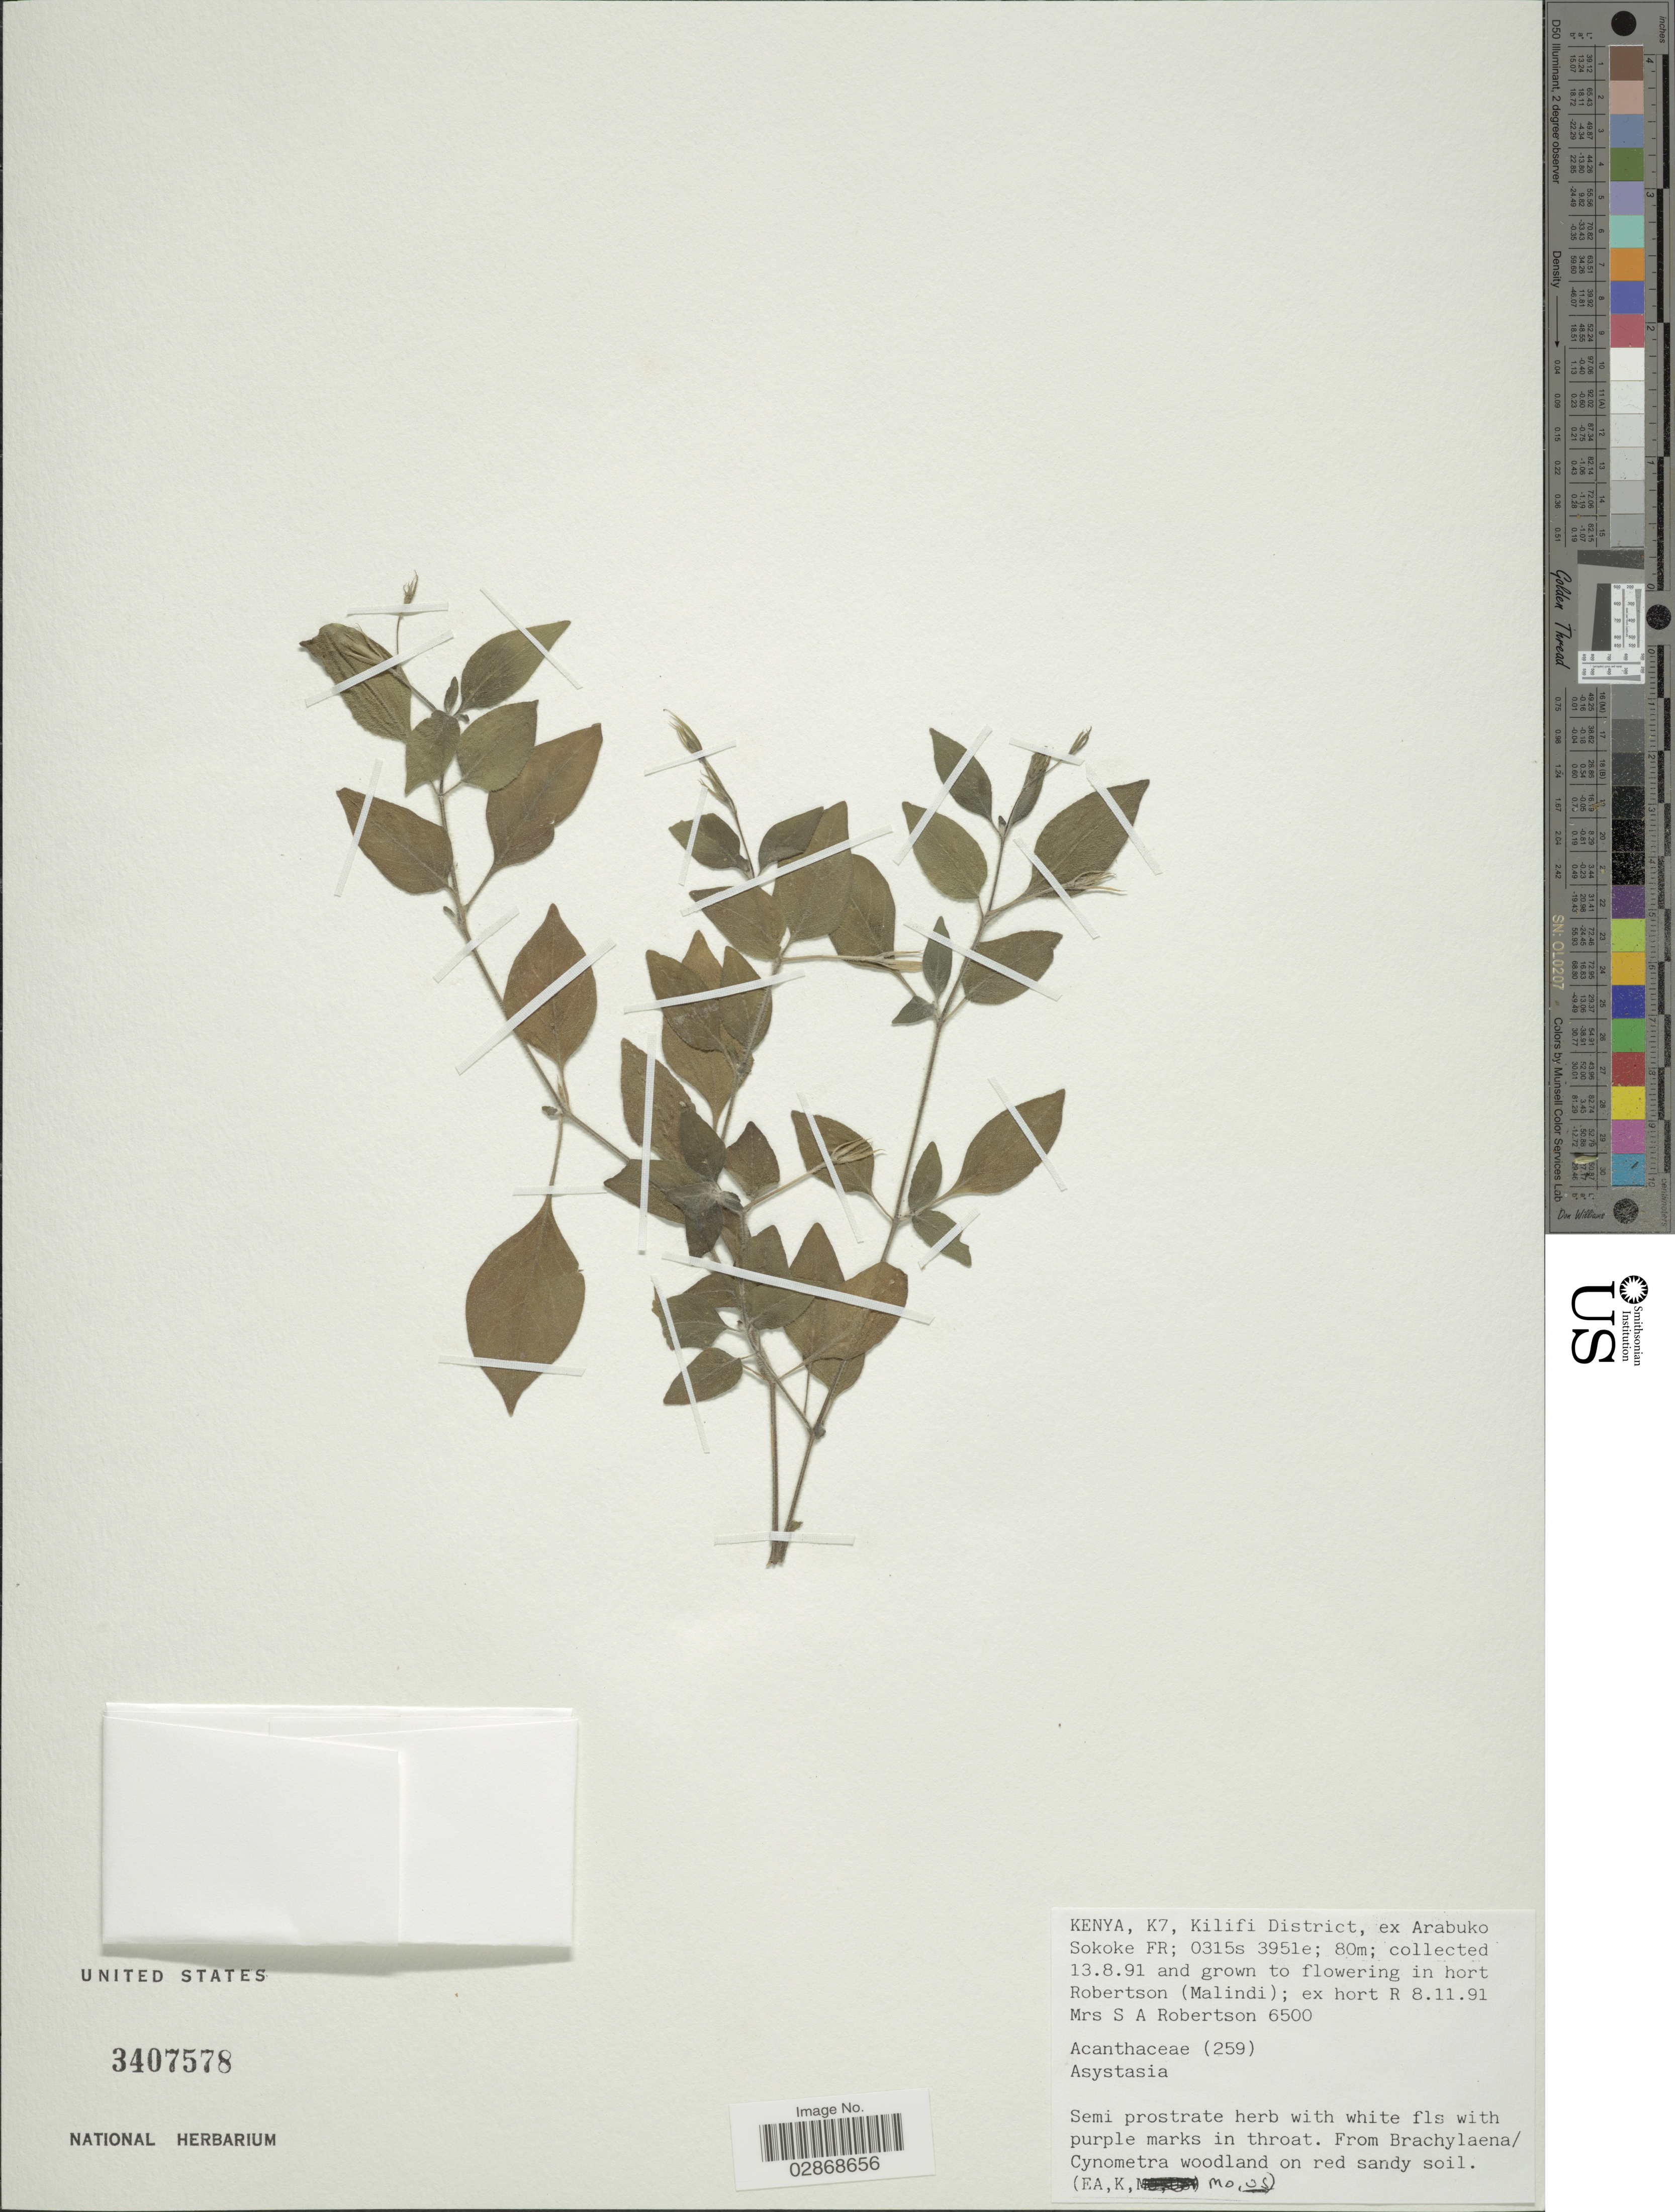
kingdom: Plantae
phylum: Tracheophyta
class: Magnoliopsida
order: Lamiales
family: Acanthaceae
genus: Asystasia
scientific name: Asystasia sp.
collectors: S. Robertson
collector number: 6500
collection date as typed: Transcribed d/m/y: 13/8/91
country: Kenya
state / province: Kilifi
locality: K7, Kilifi District, ex Arabuko Sokoke FR. in hort Robertson (Malindi).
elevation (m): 80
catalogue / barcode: US 3407578